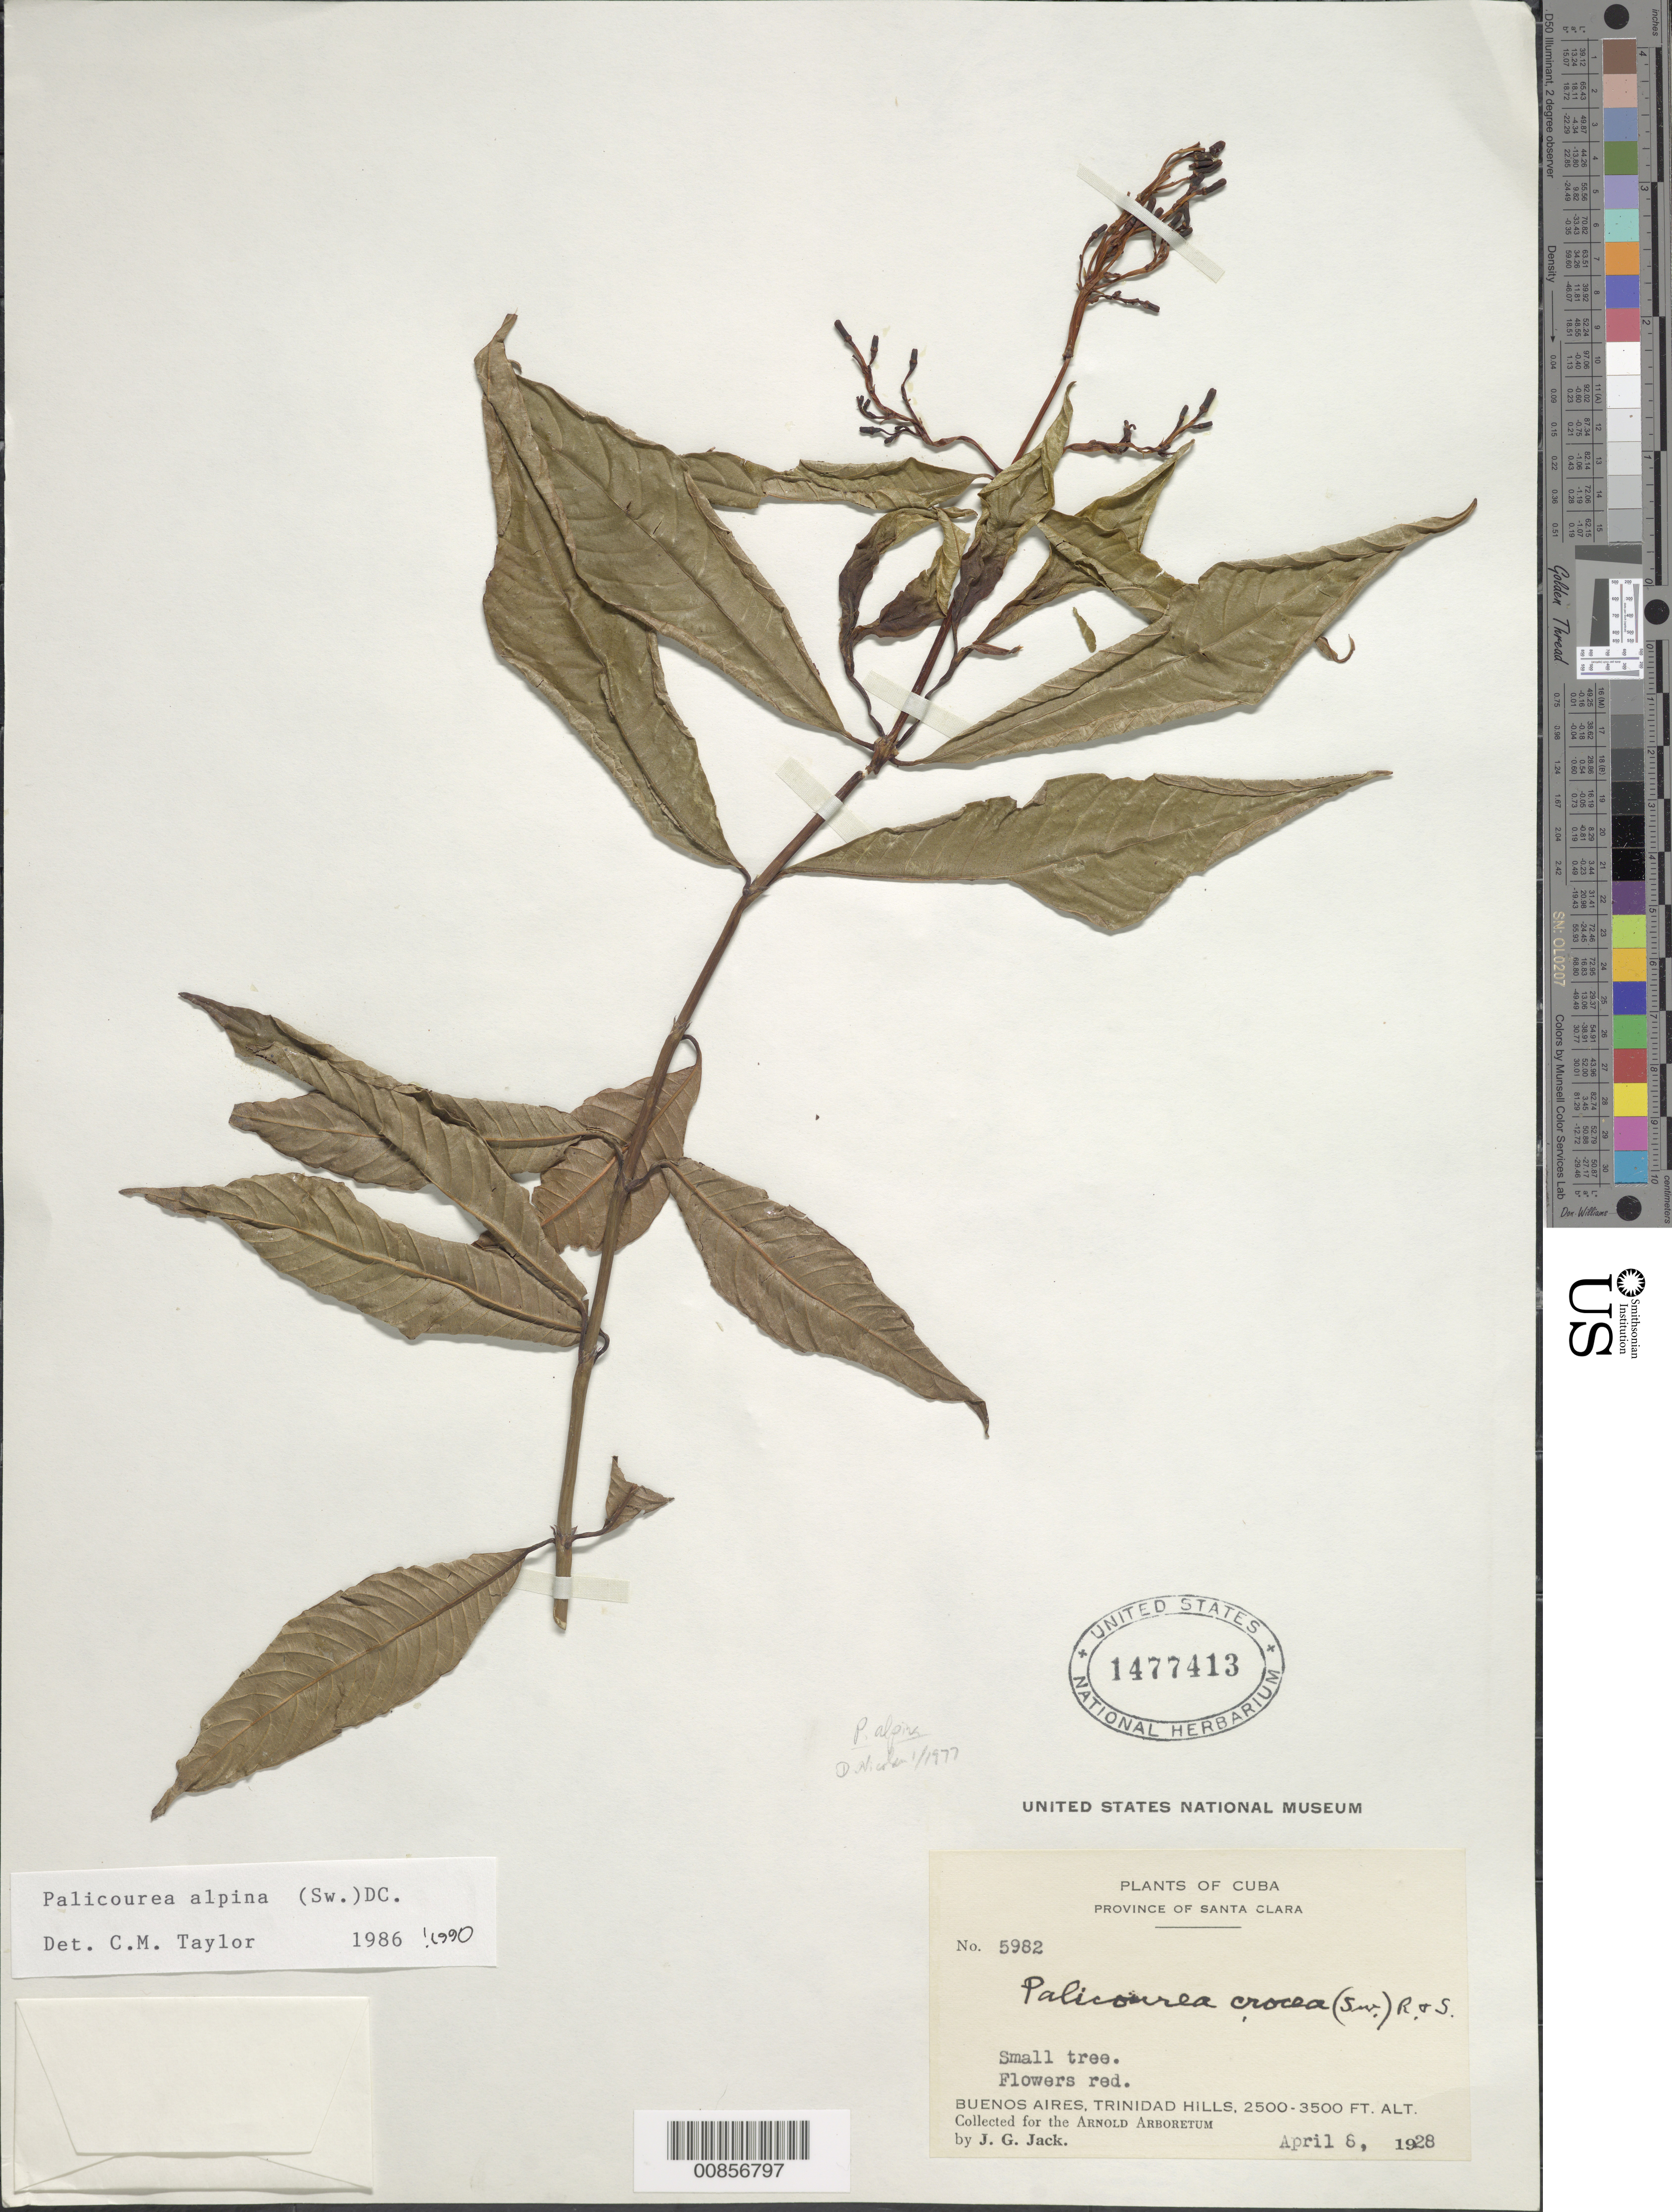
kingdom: Plantae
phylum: Tracheophyta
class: Magnoliopsida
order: Gentianales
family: Rubiaceae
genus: Palicourea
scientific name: Palicourea alpina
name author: (Sw.) DC.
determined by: Taylor, Charlotte M.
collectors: J. G. Jack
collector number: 5982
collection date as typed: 06 Apr 1928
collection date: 1928-04-06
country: Cuba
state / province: Las Villas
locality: Buenos Aires, Trinidad Hills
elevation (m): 762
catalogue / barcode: US 1477413